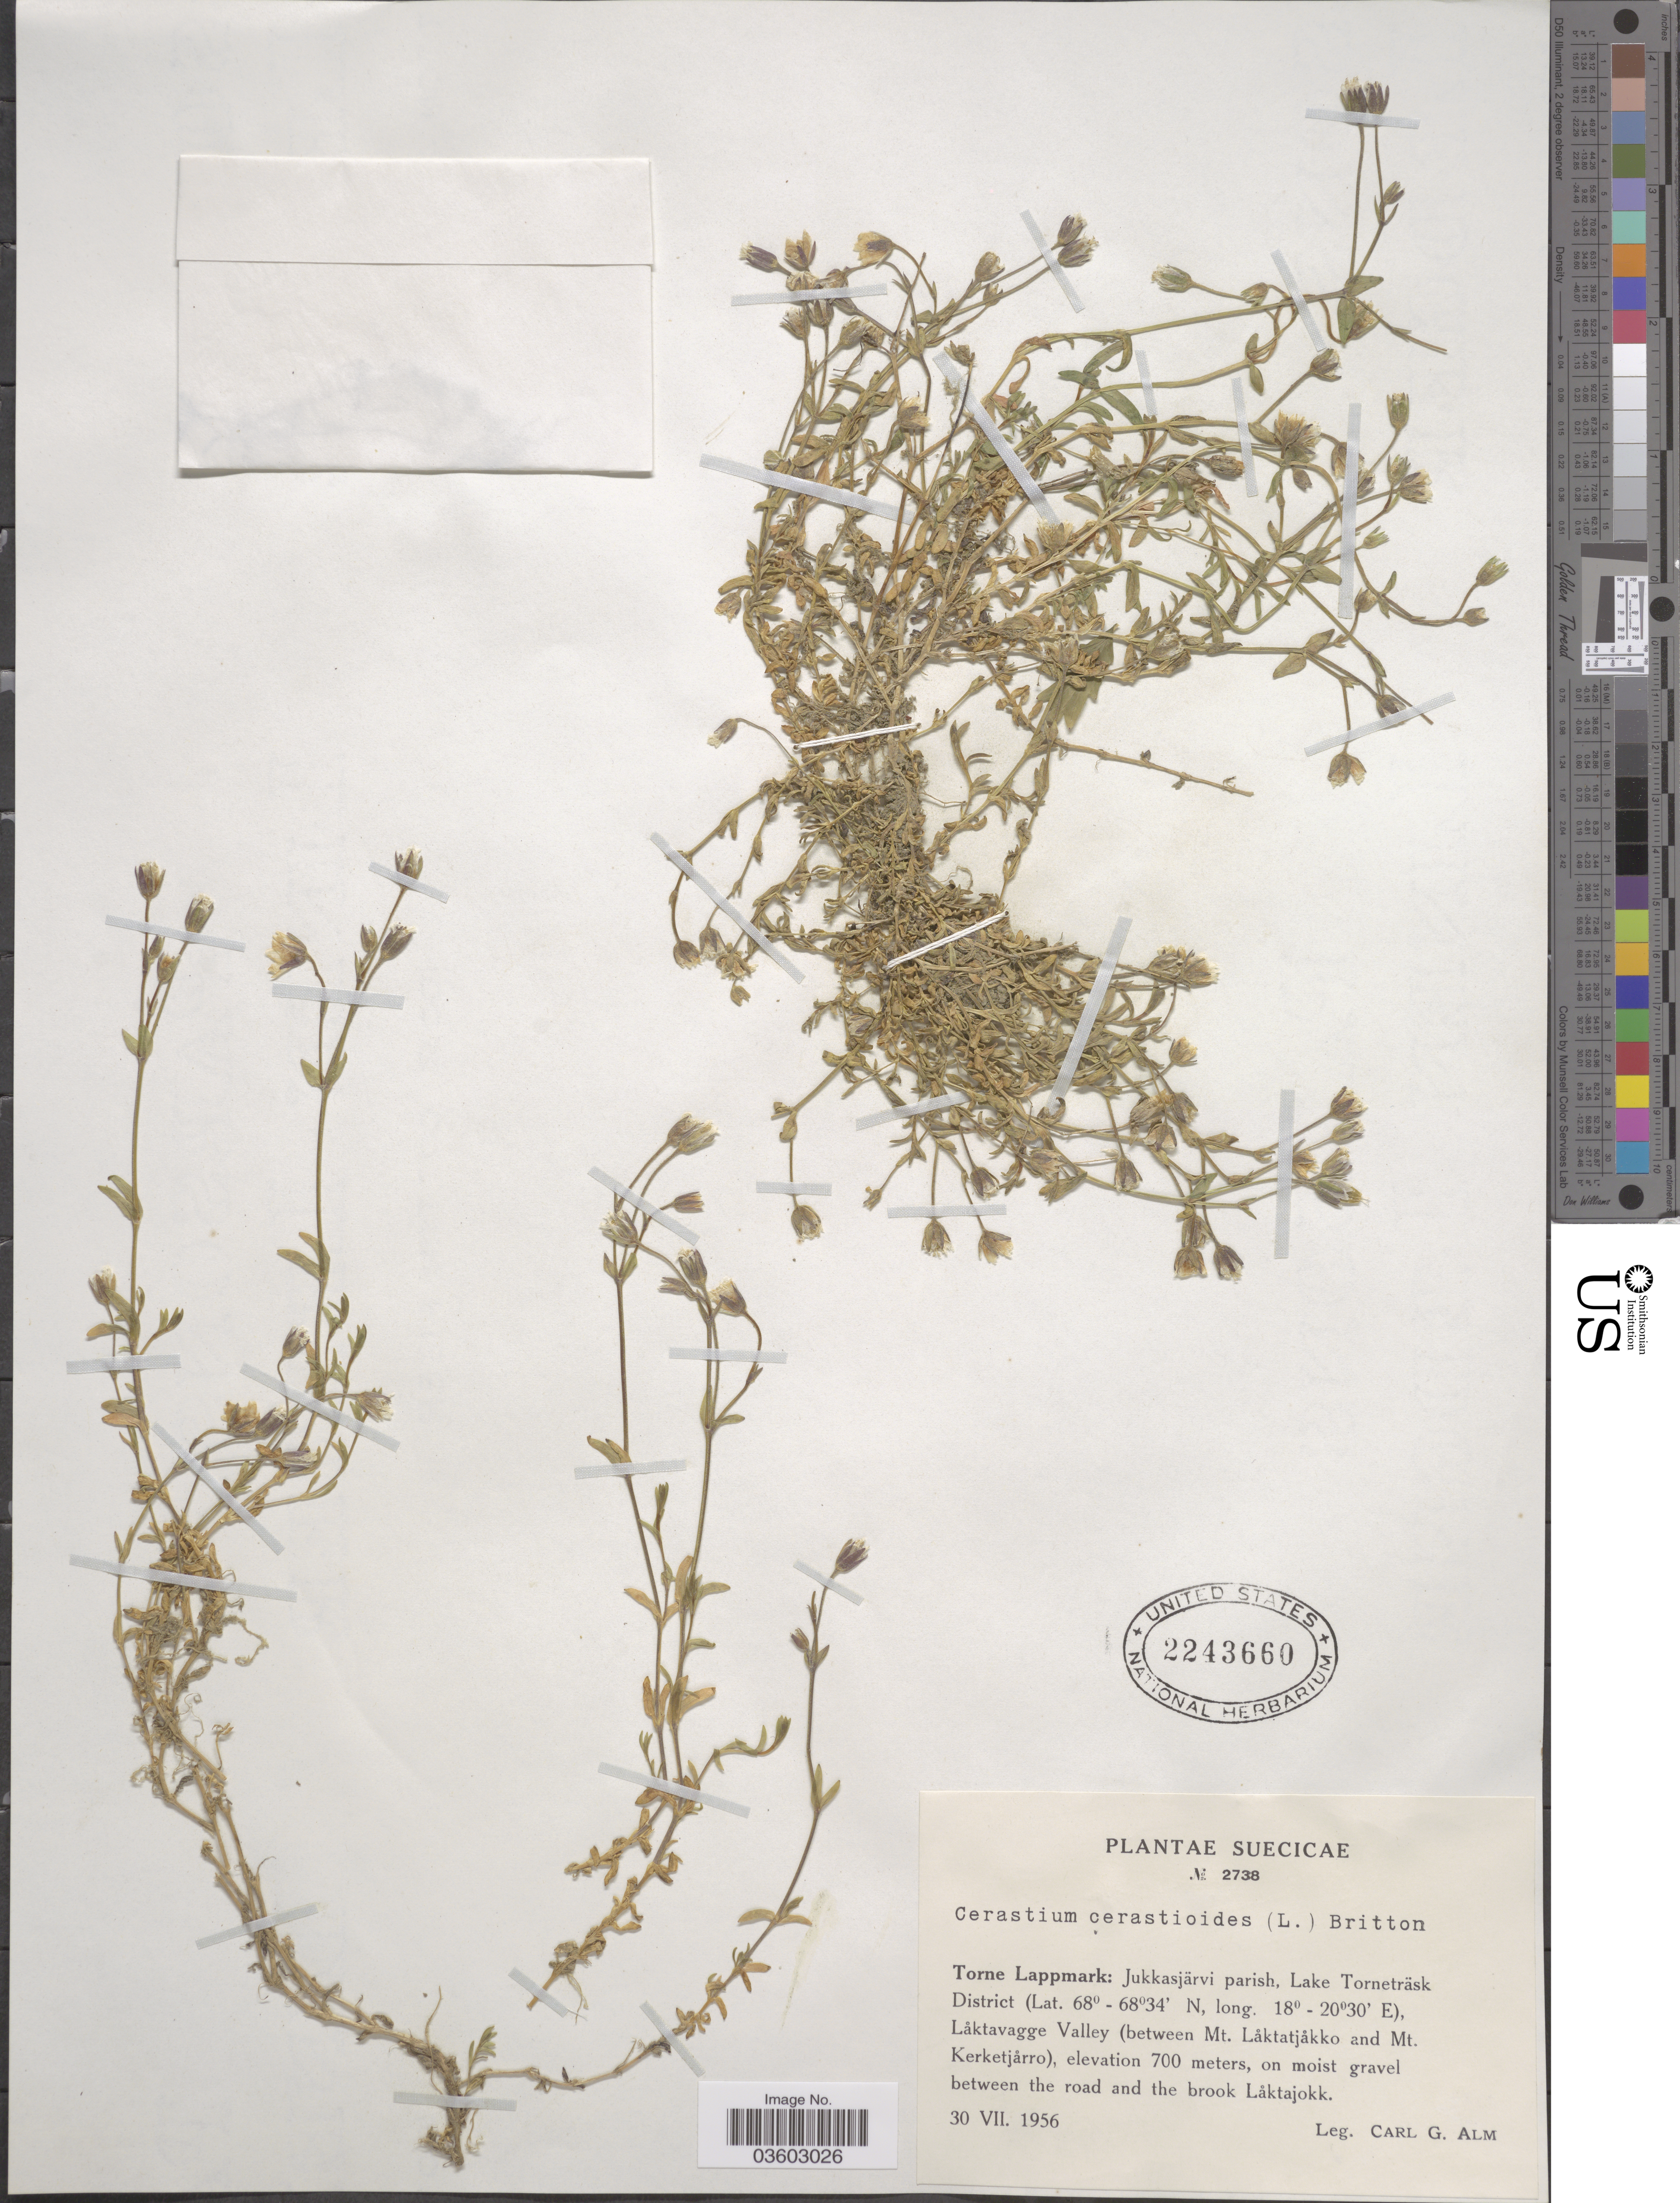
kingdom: Plantae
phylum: Tracheophyta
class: Magnoliopsida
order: Caryophyllales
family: Caryophyllaceae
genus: Dichodon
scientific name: Dichodon cerastoides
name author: (L.) Rchb.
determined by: U.S. National Herbarium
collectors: C. G. Alm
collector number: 2738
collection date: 1956-07-30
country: Sweden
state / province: Norrbotten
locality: Torne Lappmark: Jukkasjärvi parish, Lake Torneträsk District, Låktavagge Valley (between Mt. Låktatjåkko and Mt. Kerketjårro), on moist gravel between the road and the brook Låktajokk.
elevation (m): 700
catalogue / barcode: US 2243660